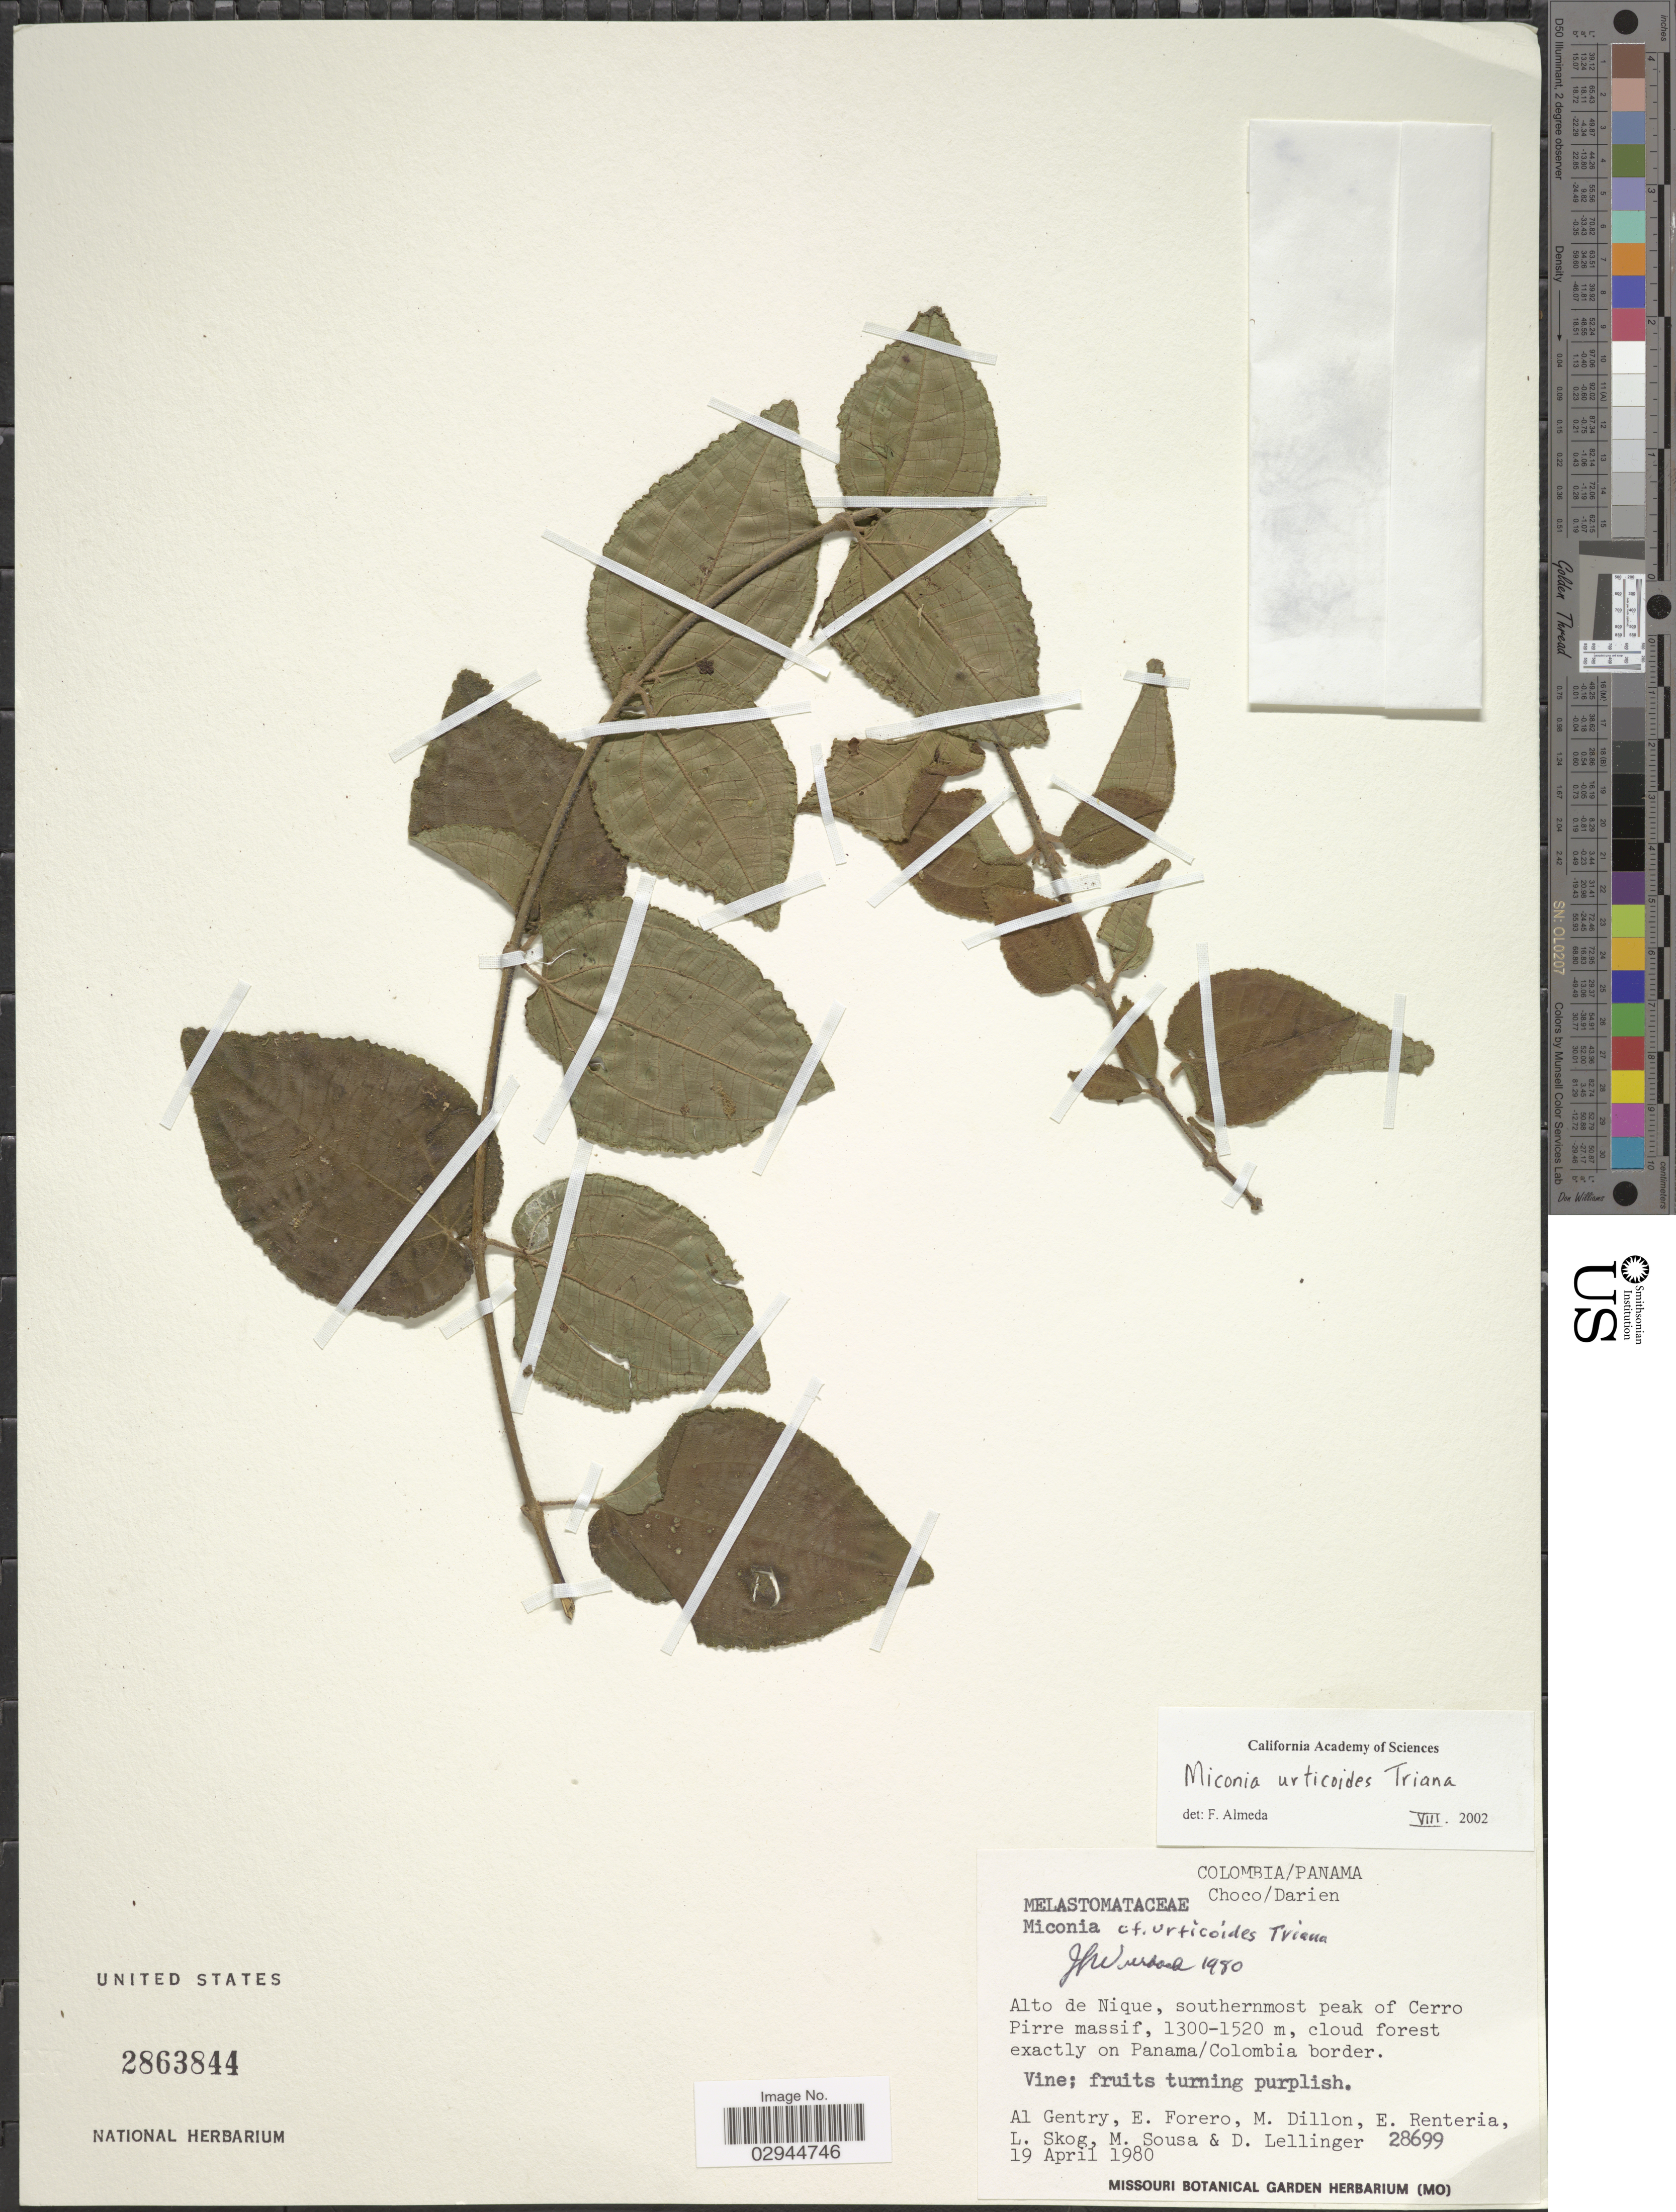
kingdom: Plantae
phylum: Tracheophyta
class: Magnoliopsida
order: Myrtales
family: Melastomataceae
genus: Miconia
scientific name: Miconia urticoides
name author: Triana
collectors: A. H. Gentry, E. Forero, M. O. Dillon, E. Renteria & et al.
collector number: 28699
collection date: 1980-04-19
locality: Colombia/Panama. Choco/Darien. Alto de Nique, southernmost peak of Cerro Pirre massif. Cloud forest exactly on Panama/Colombia border.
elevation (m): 1300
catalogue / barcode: US 2863844